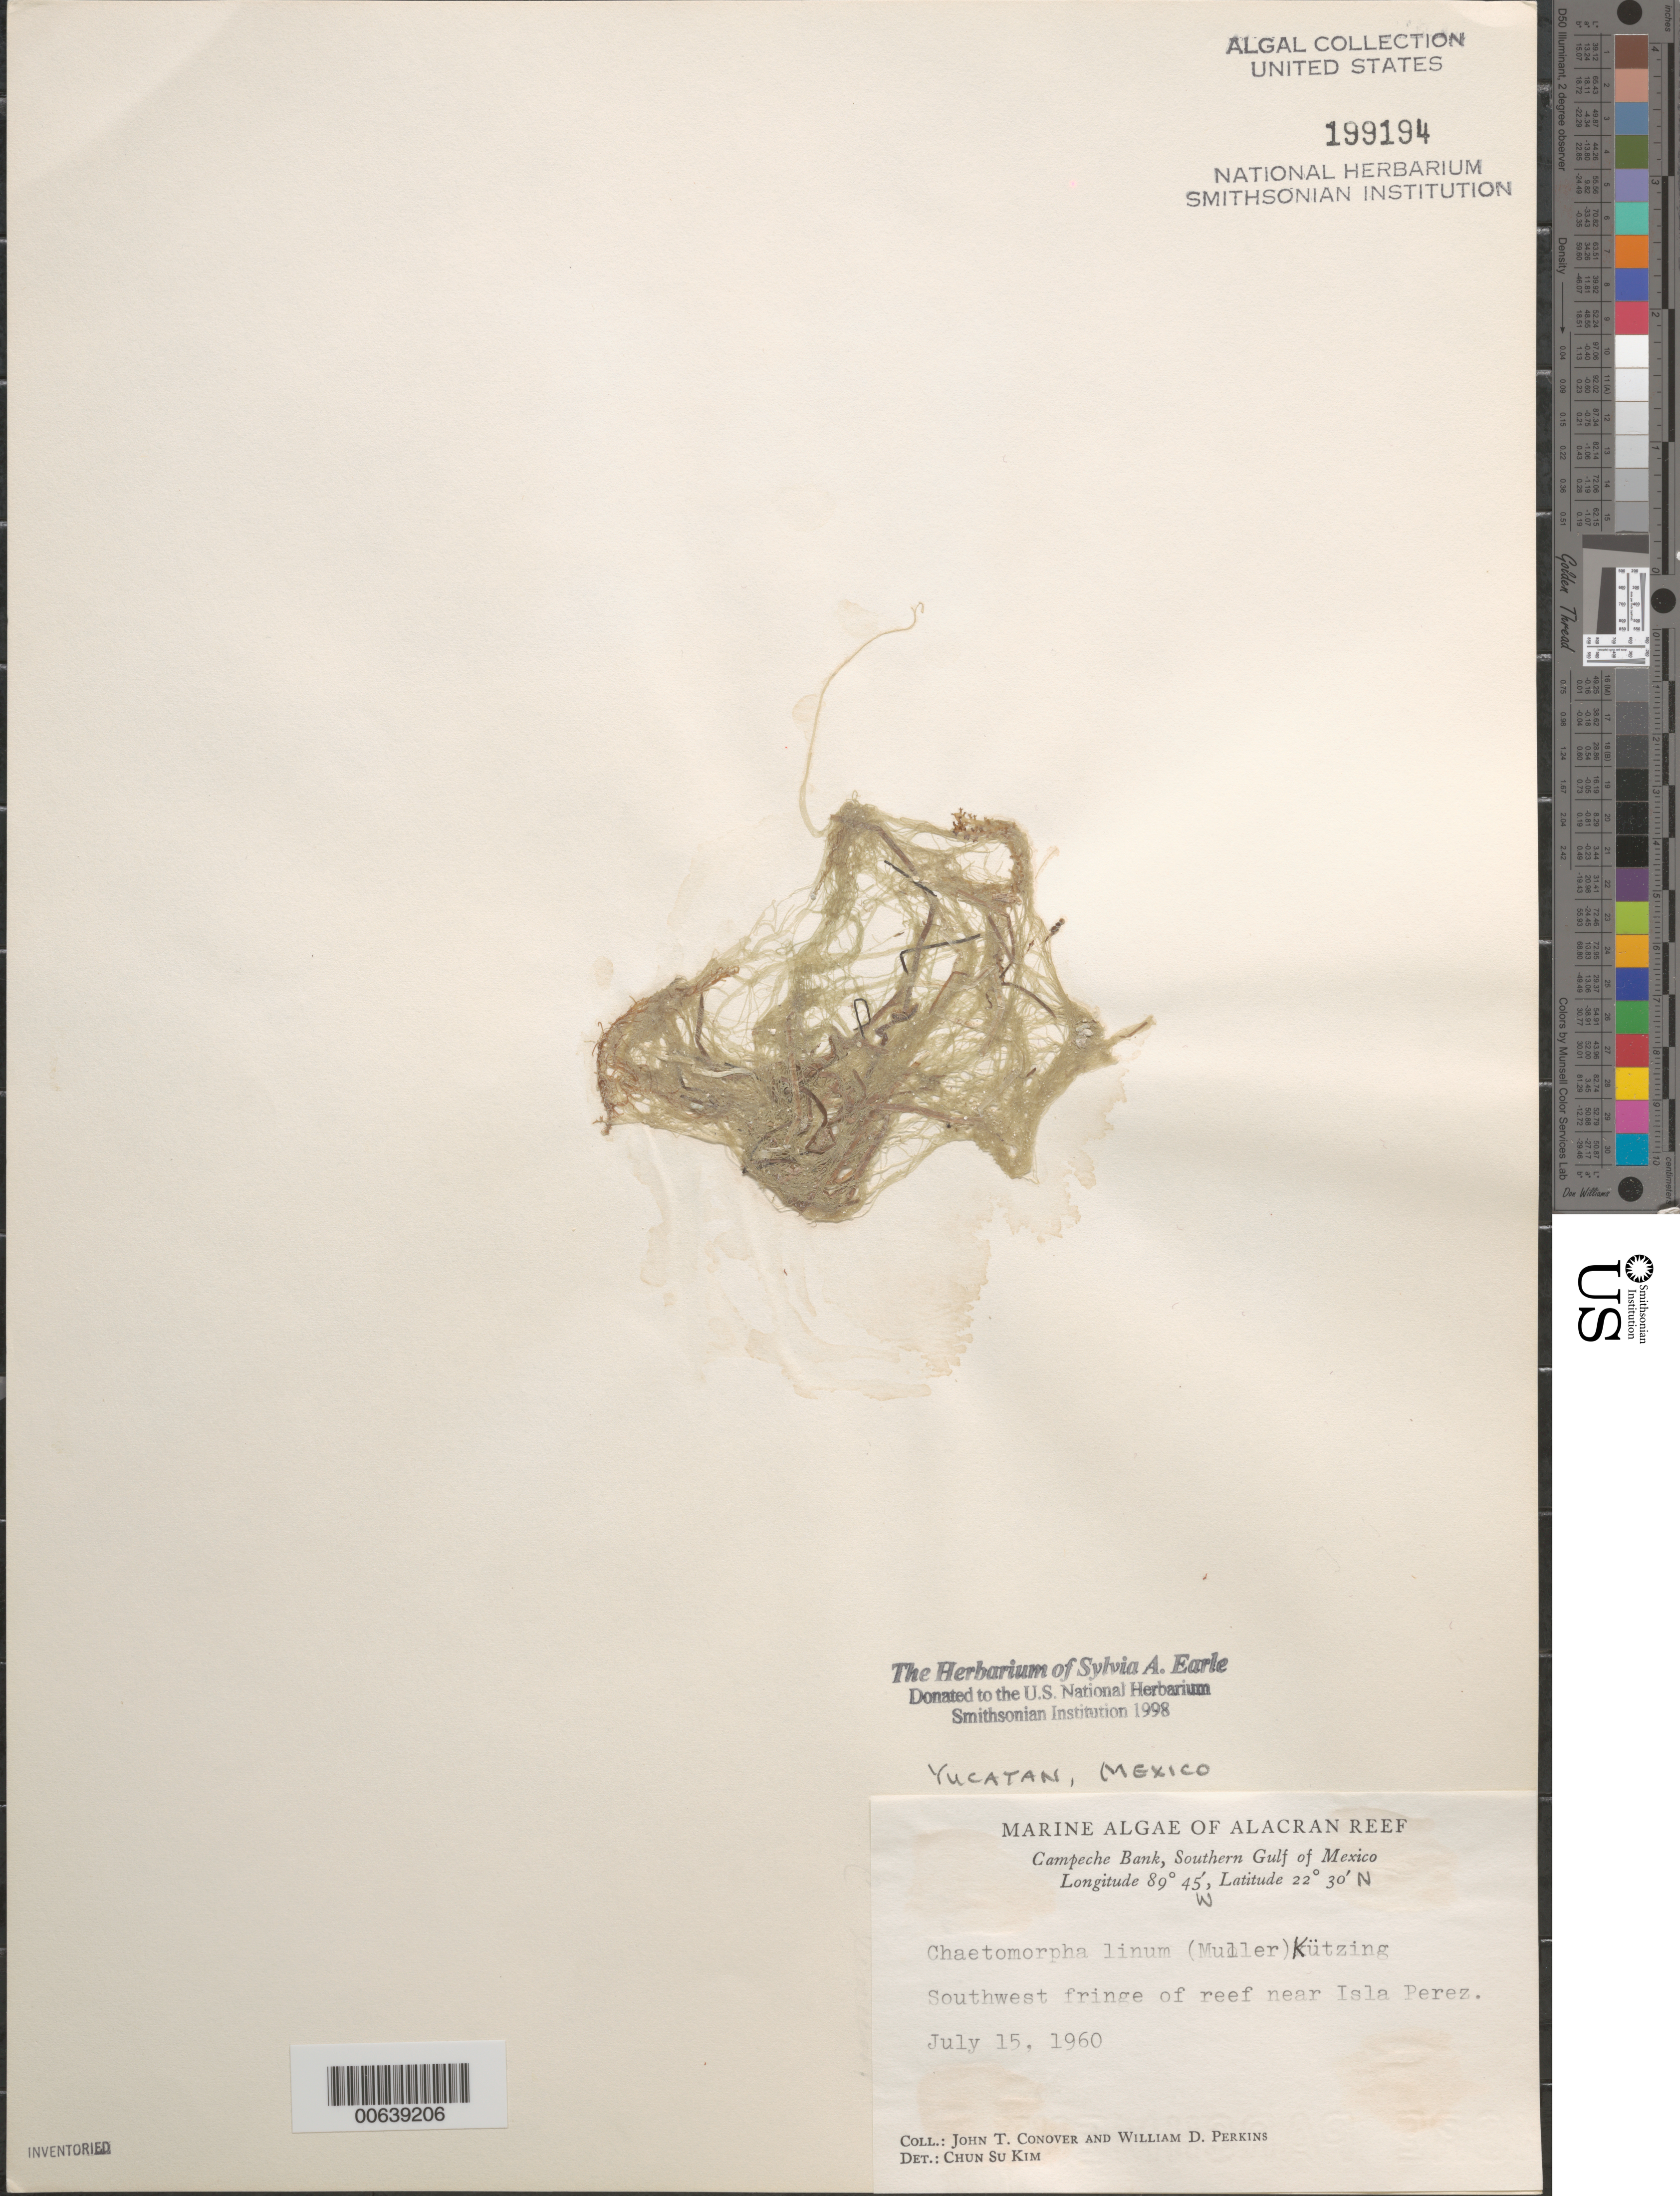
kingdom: Plantae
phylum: Chlorophyta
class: Ulvophyceae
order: Cladophorales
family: Cladophoraceae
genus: Chaetomorpha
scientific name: Chaetomorpha linum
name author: (O.F. Muell.) Kütz.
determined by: Kim, Chun Su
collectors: J. T. Conover & W. D. Perkins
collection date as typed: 15 Jul 1960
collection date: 1960-07-15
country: Mexico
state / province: Yucatan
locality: Campeche Bank, near Isla Perez, southern Gulf of Mexico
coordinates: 22 30' N, 89 45' W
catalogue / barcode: US 199194